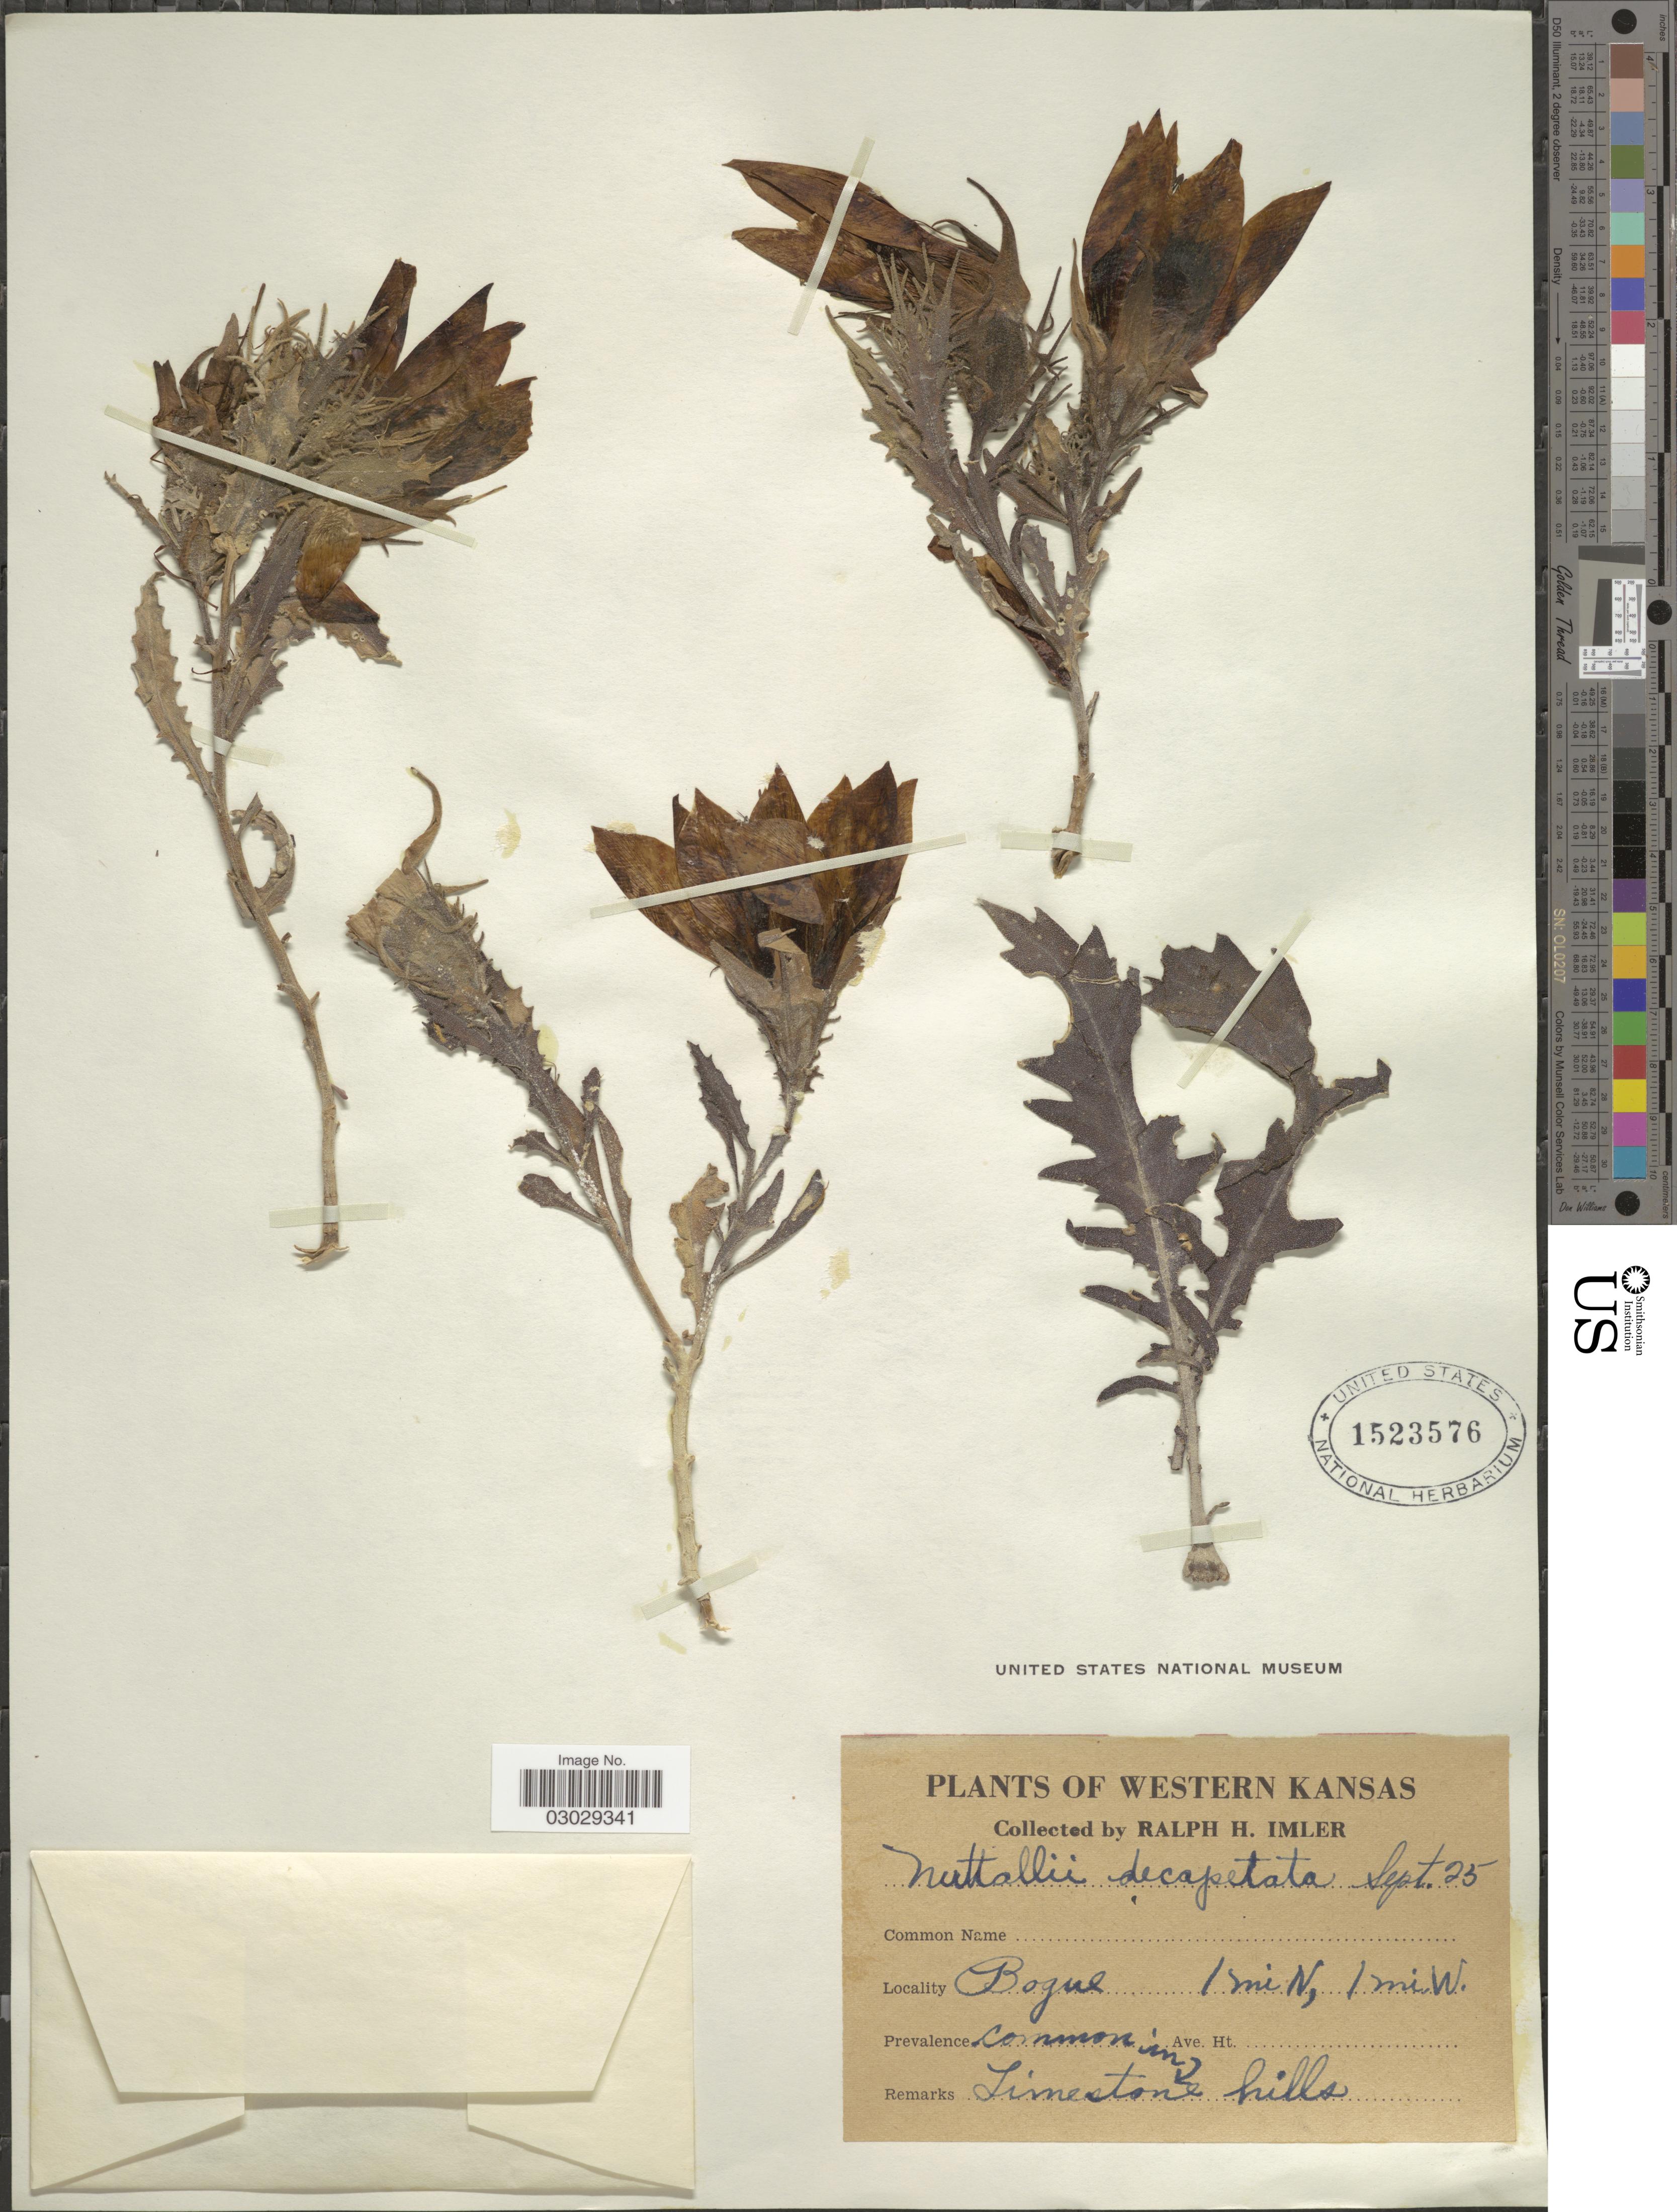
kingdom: Plantae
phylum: Tracheophyta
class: Magnoliopsida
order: Cornales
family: Loasaceae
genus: Mentzelia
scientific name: Mentzelia decapetala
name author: (Sims) Urb.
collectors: R. Imler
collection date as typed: Transcribed d/m/y: /9/25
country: United States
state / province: Kansas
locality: Western Kansas. Bogue 1 mi N, 1 mi W. Limestone hills.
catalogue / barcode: US 1523576